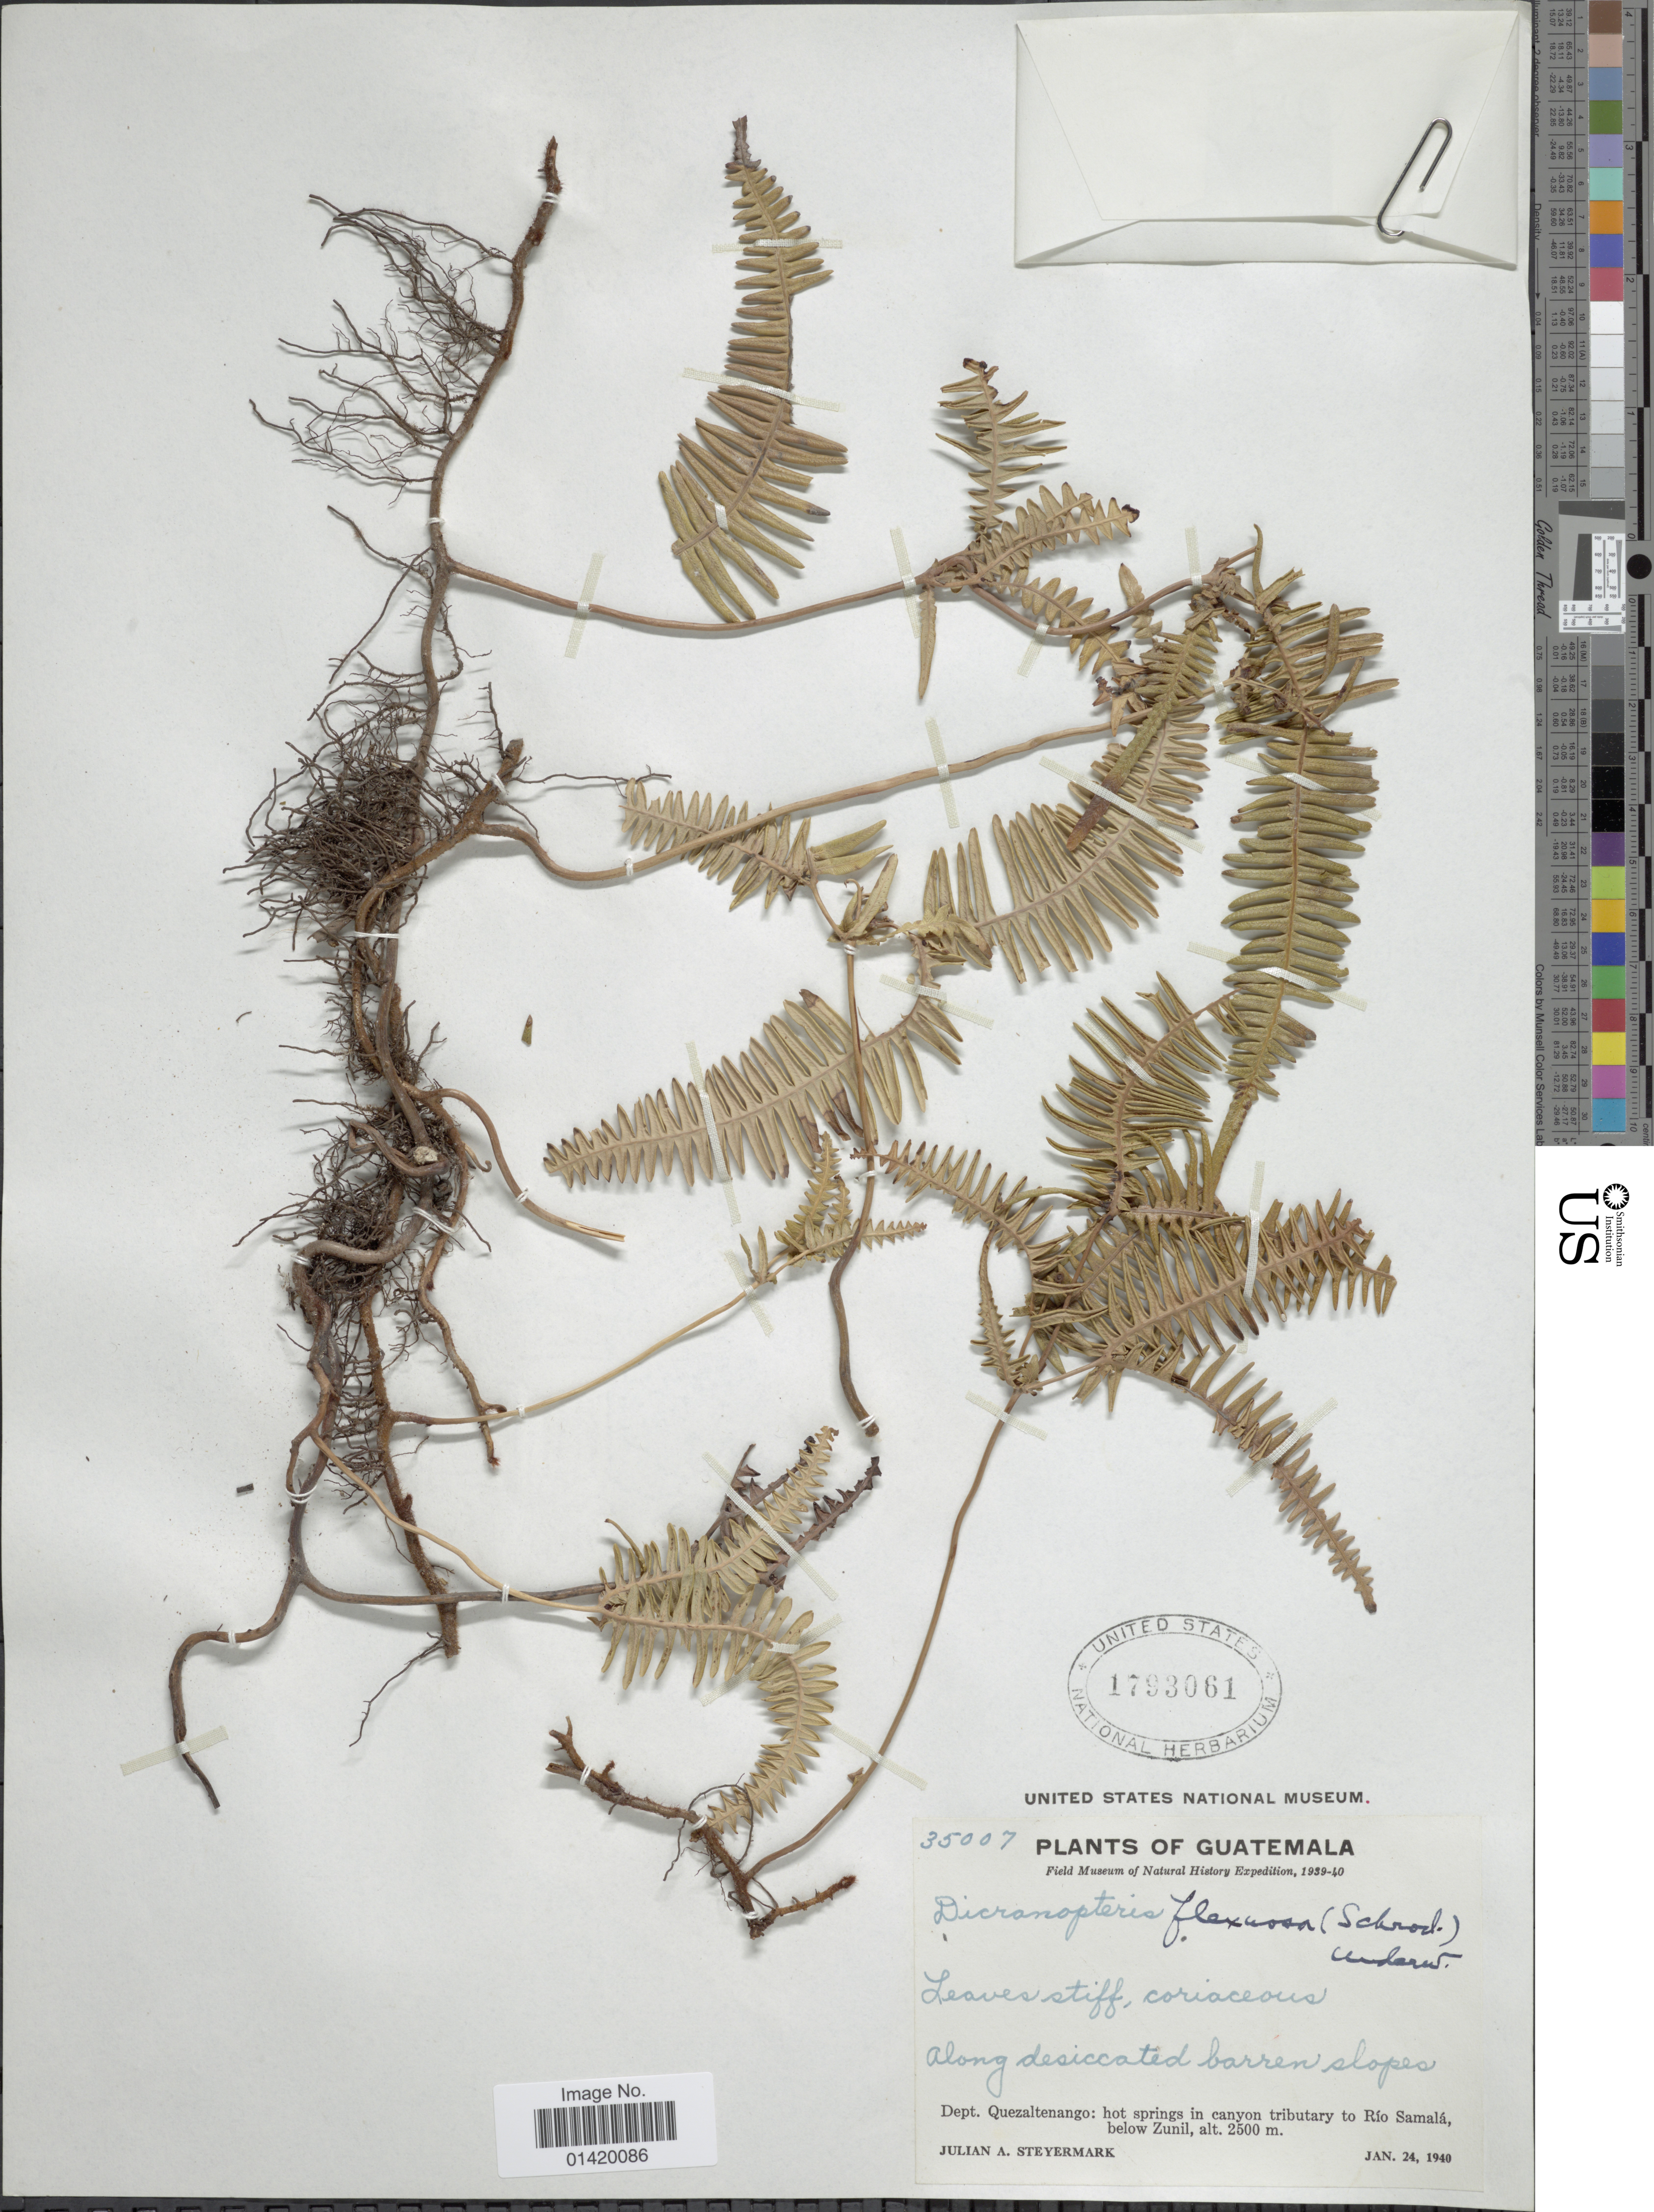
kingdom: Plantae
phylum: Tracheophyta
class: Polypodiopsida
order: Gleicheniales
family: Gleicheniaceae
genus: Dicranopteris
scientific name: Dicranopteris flexuosa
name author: (Schrad.) Underw.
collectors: J. Steyermark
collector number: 35007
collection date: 1940-01-24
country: Guatemala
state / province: Quetzaltenango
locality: Along desiccated varren slopes, dept Quezaltenango: hot springs in canyon tributary to Río Samal5, below Zunil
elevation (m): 2500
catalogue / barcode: US 1793061